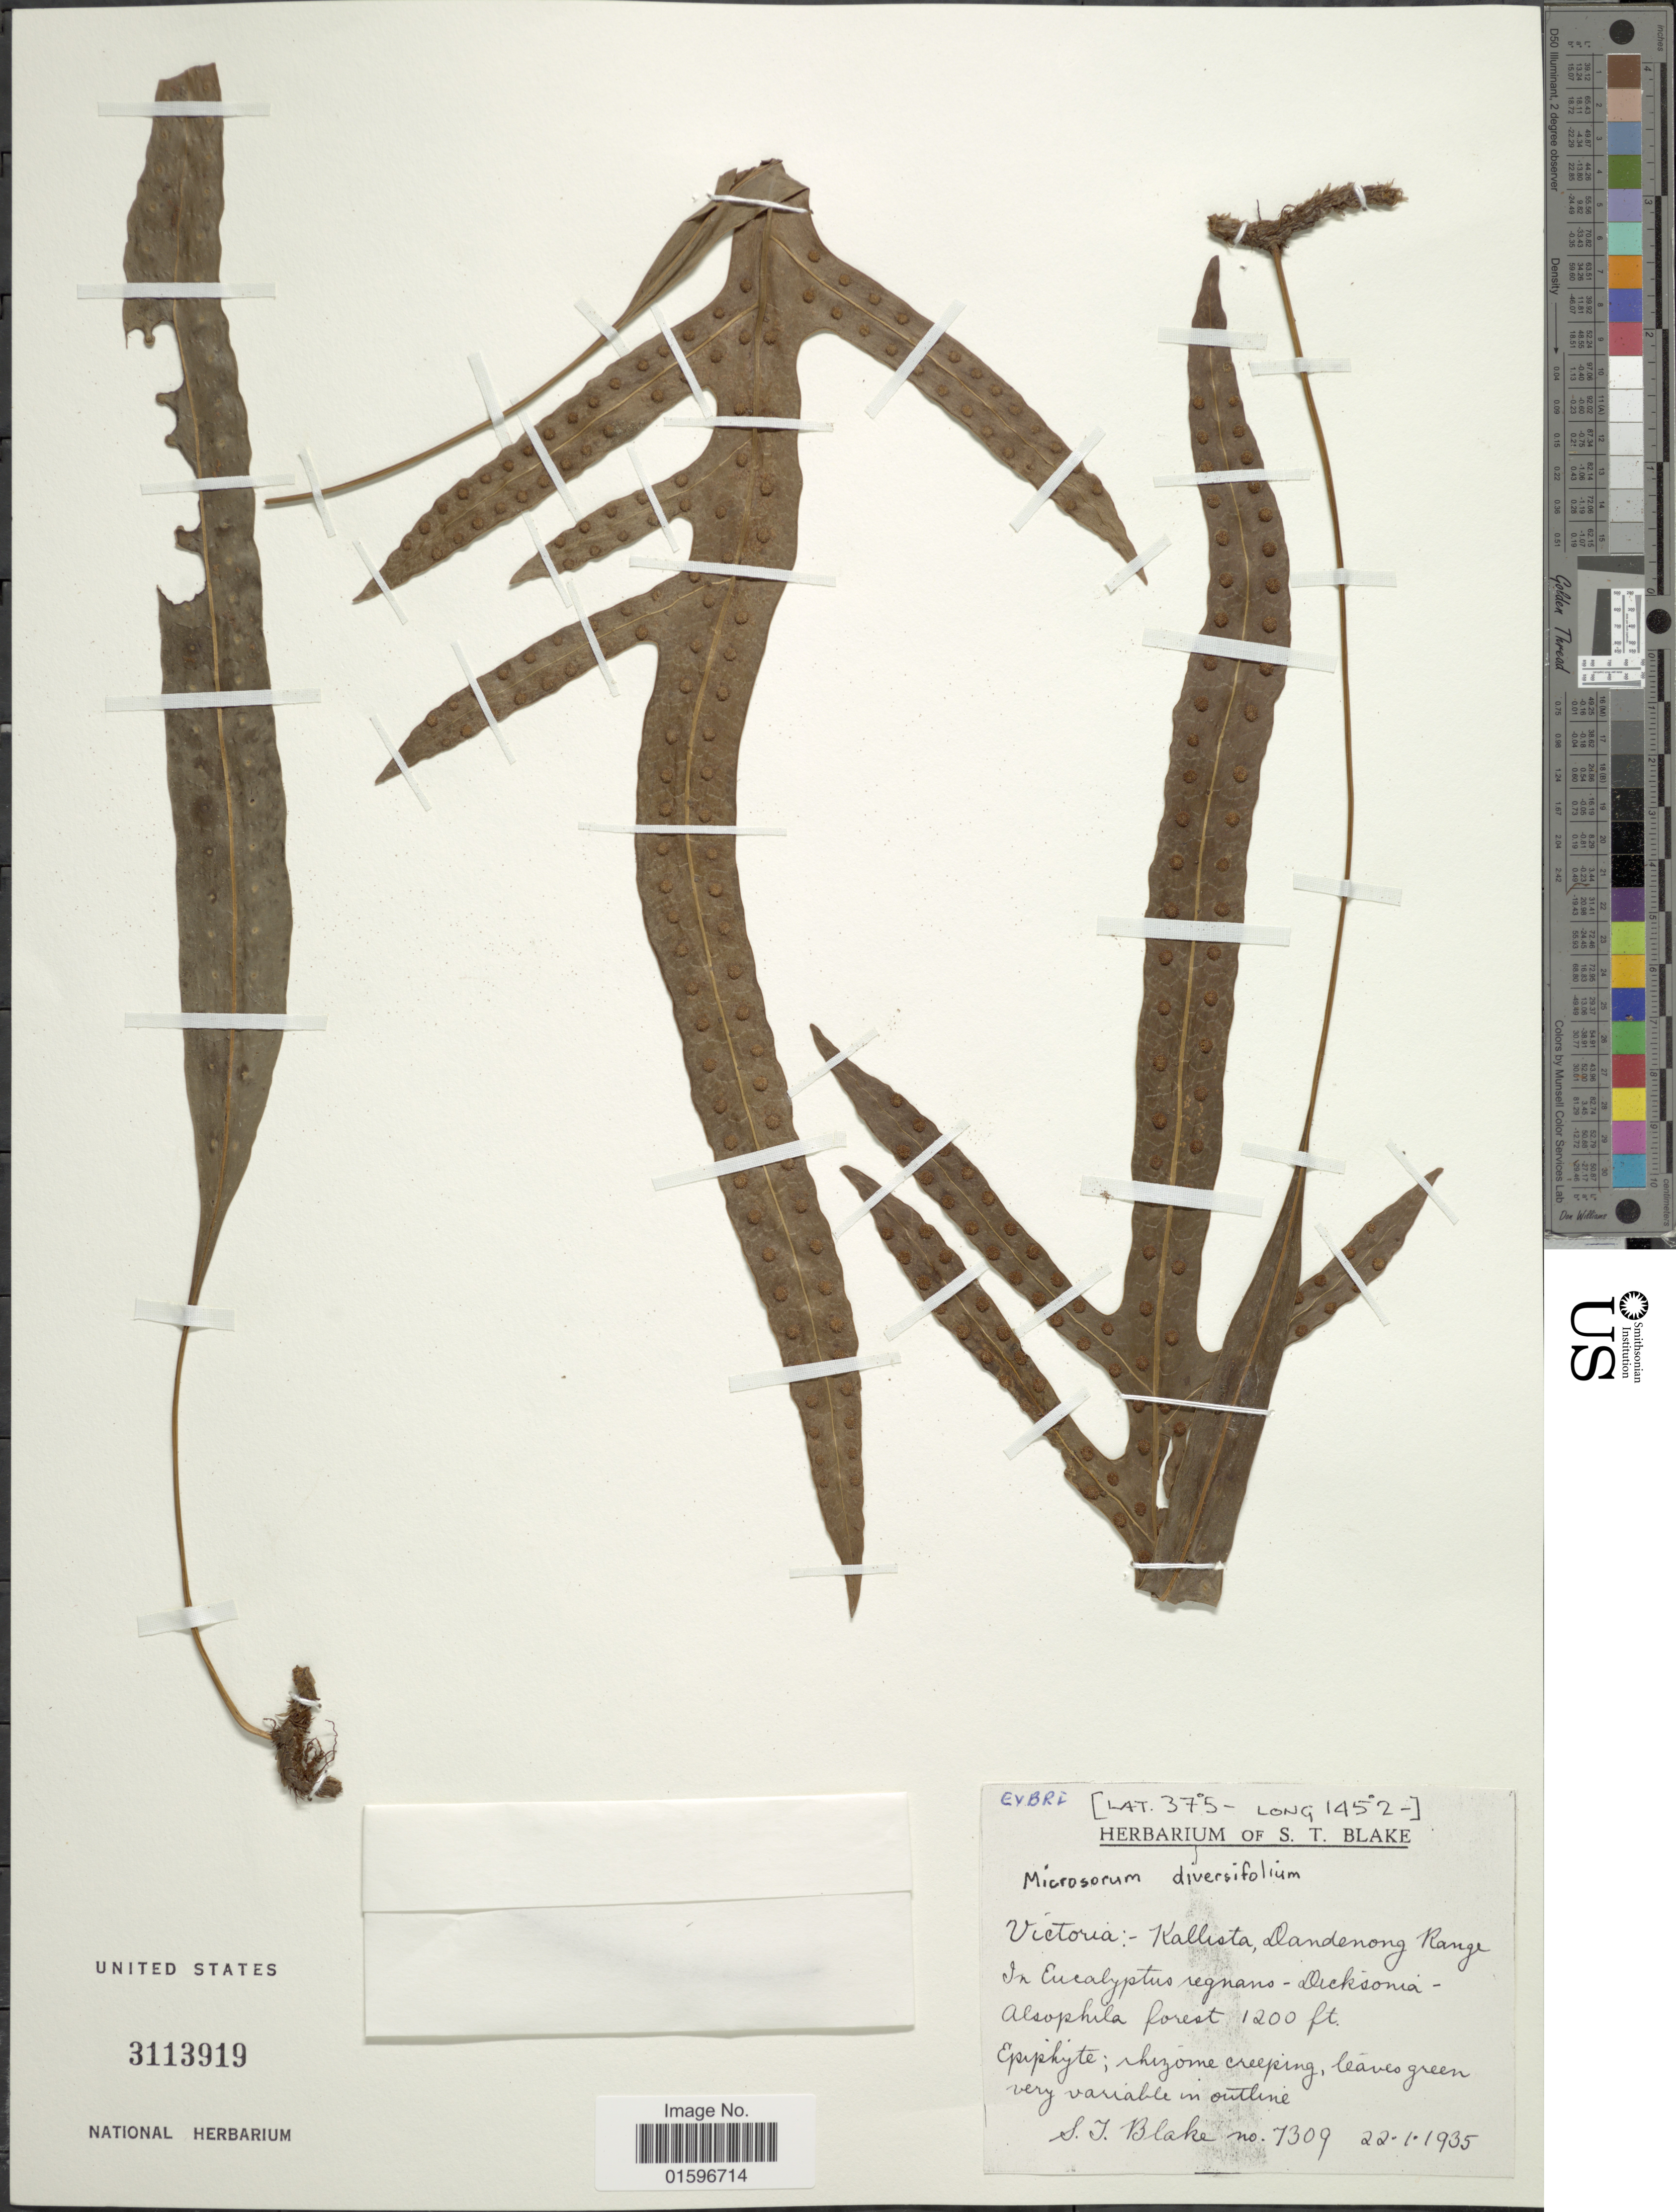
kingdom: Plantae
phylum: Tracheophyta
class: Polypodiopsida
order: Polypodiales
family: Polypodiaceae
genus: Polypodium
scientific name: Polypodium diversifolium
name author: Sw.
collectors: L. J. Blake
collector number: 1309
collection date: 1935-01-22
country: Australia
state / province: Victoria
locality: Victoria: - Kallista, Dadenong Range,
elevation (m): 366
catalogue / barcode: US 3113919